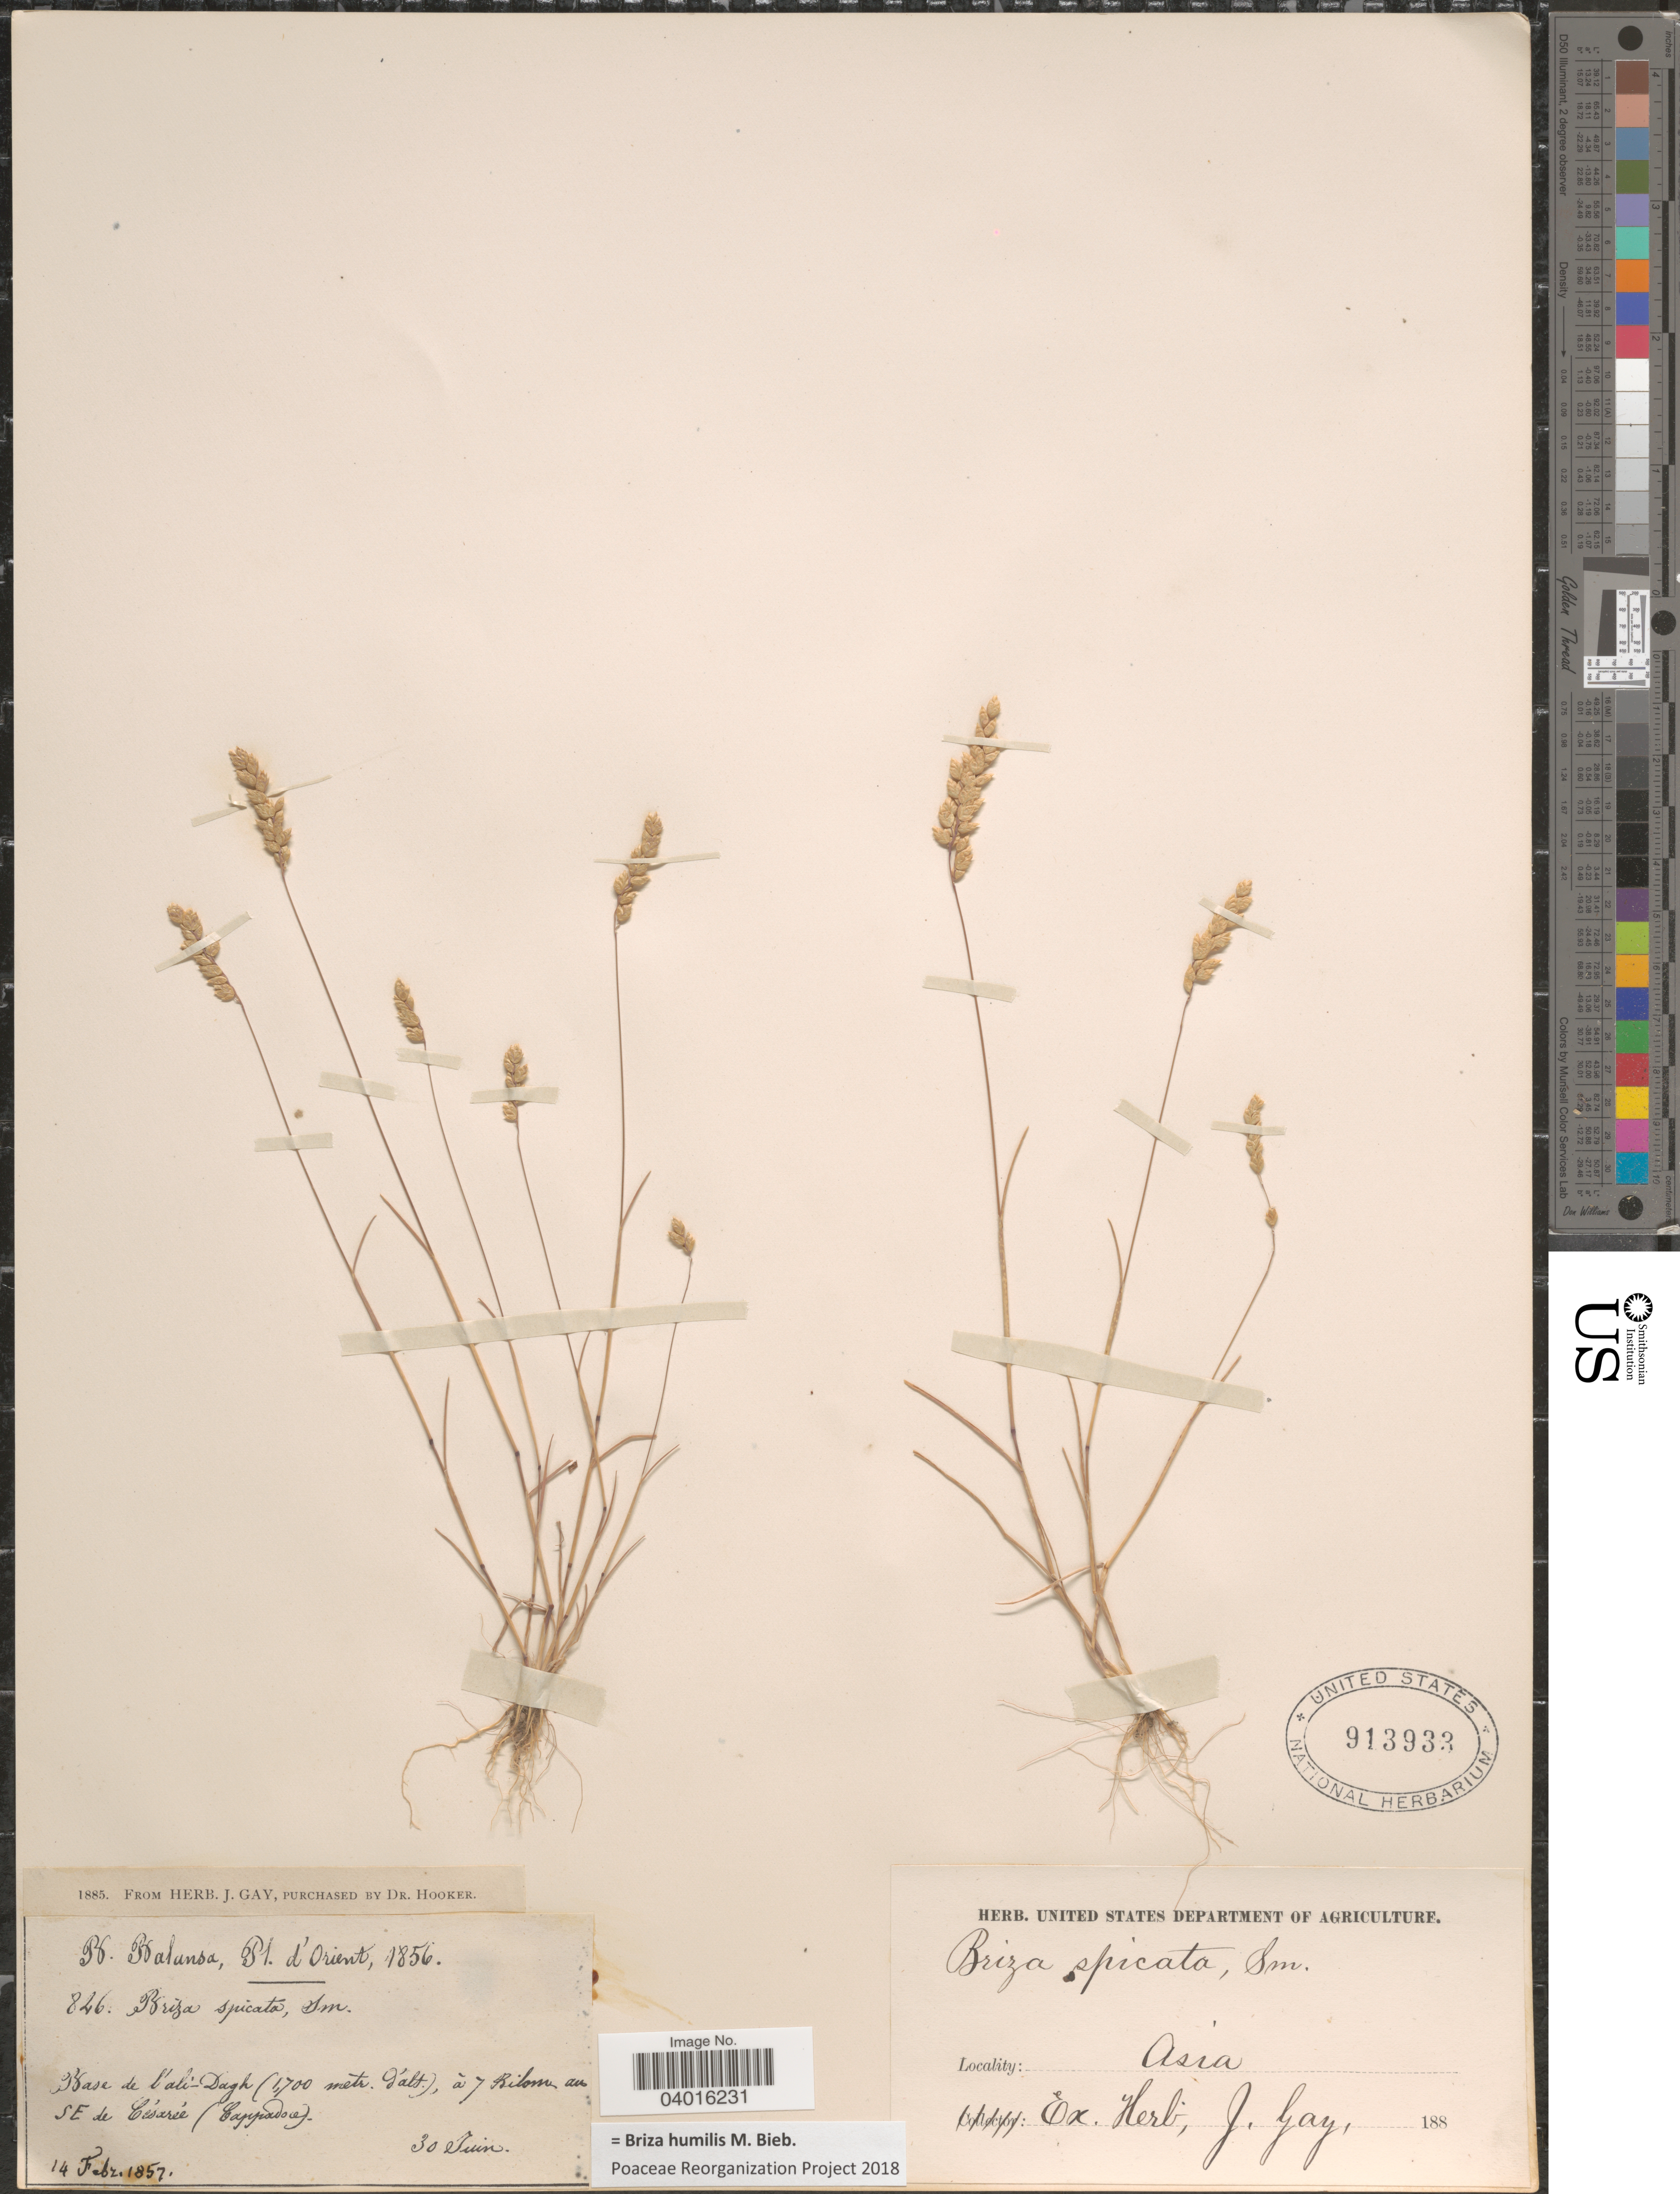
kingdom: Plantae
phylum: Tracheophyta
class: Liliopsida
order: Poales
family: Poaceae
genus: Briza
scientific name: Briza humilis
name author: M. Bieb.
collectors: B. Balansa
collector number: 846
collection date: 1856-06-30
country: Turkey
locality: D' Orient. Base de l'ali-Dagh à 7 kilome au SE de Cesaree (Cappodoce). Asia.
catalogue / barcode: US 913933